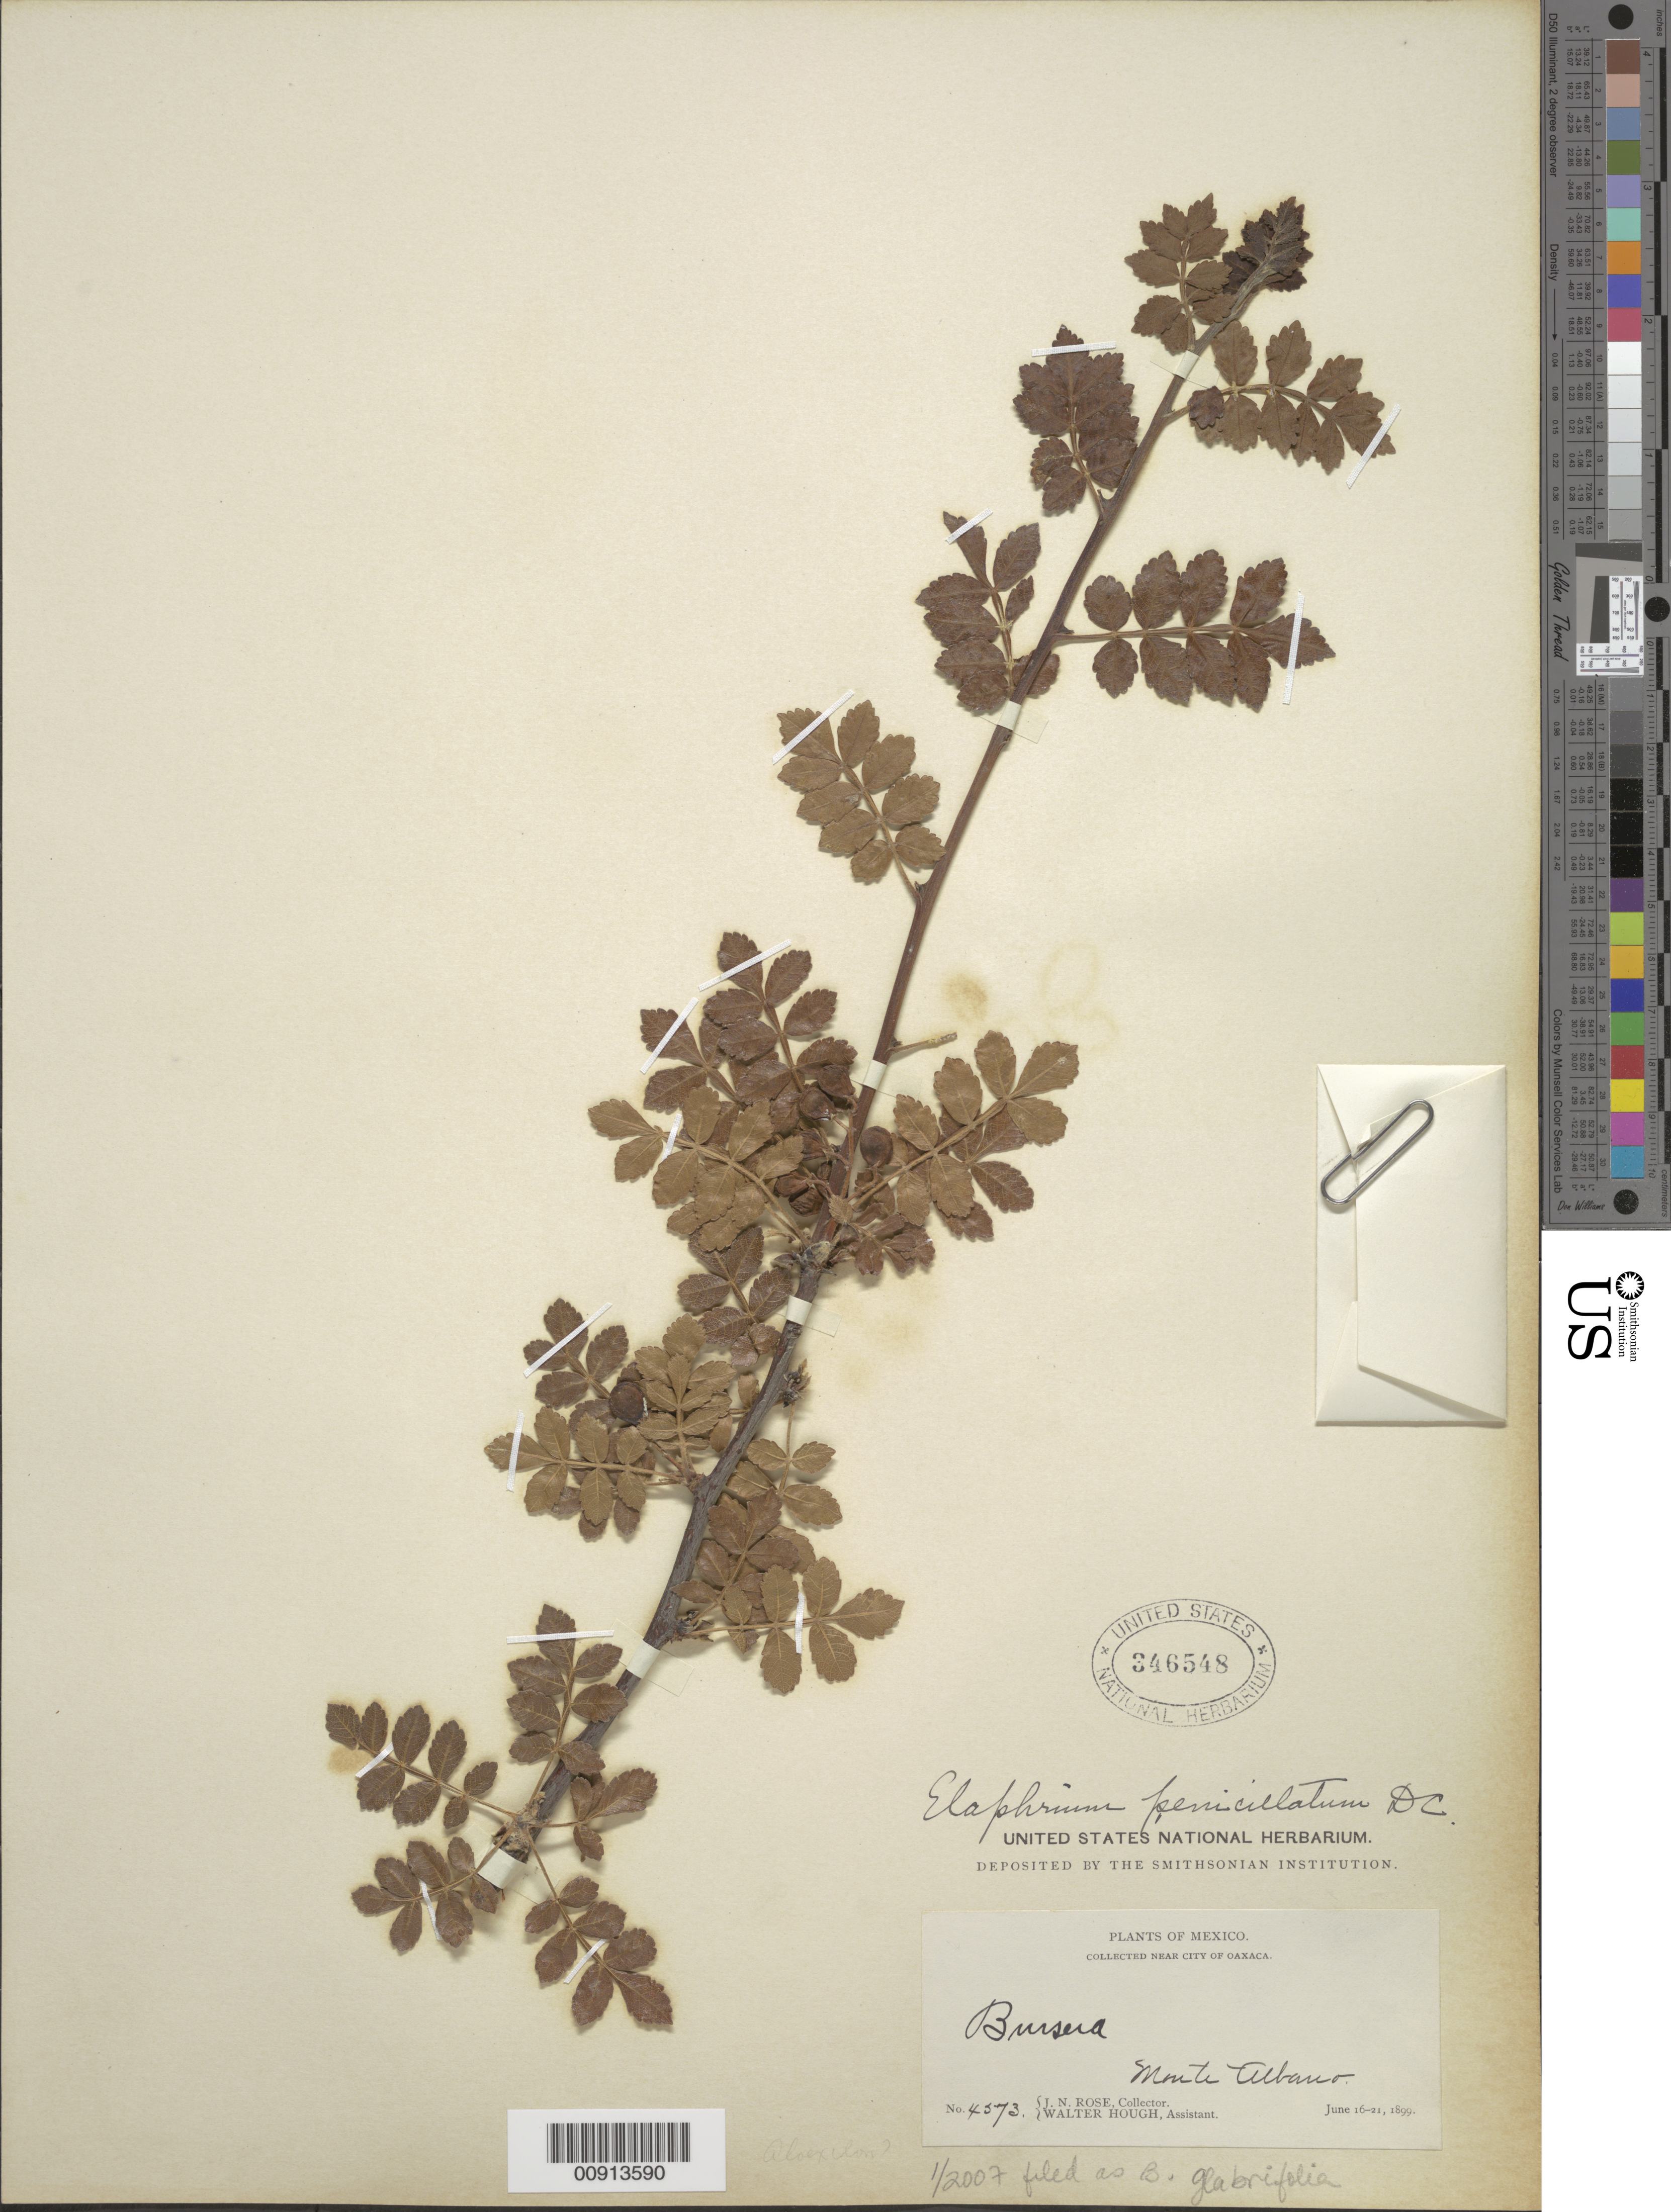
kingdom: Plantae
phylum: Tracheophyta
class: Magnoliopsida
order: Sapindales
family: Burseraceae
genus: Bursera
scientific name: Bursera glabrifolia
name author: (Kunth) Engl.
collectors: J. N. Rose & W. Hough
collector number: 4573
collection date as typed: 16 Jun 1899 to 21 Jun 1899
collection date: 1899-06-16/1899-06-21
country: Mexico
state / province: Oaxaca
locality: Monte Albano [sic], near City of Oaxaca.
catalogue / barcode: US 346548